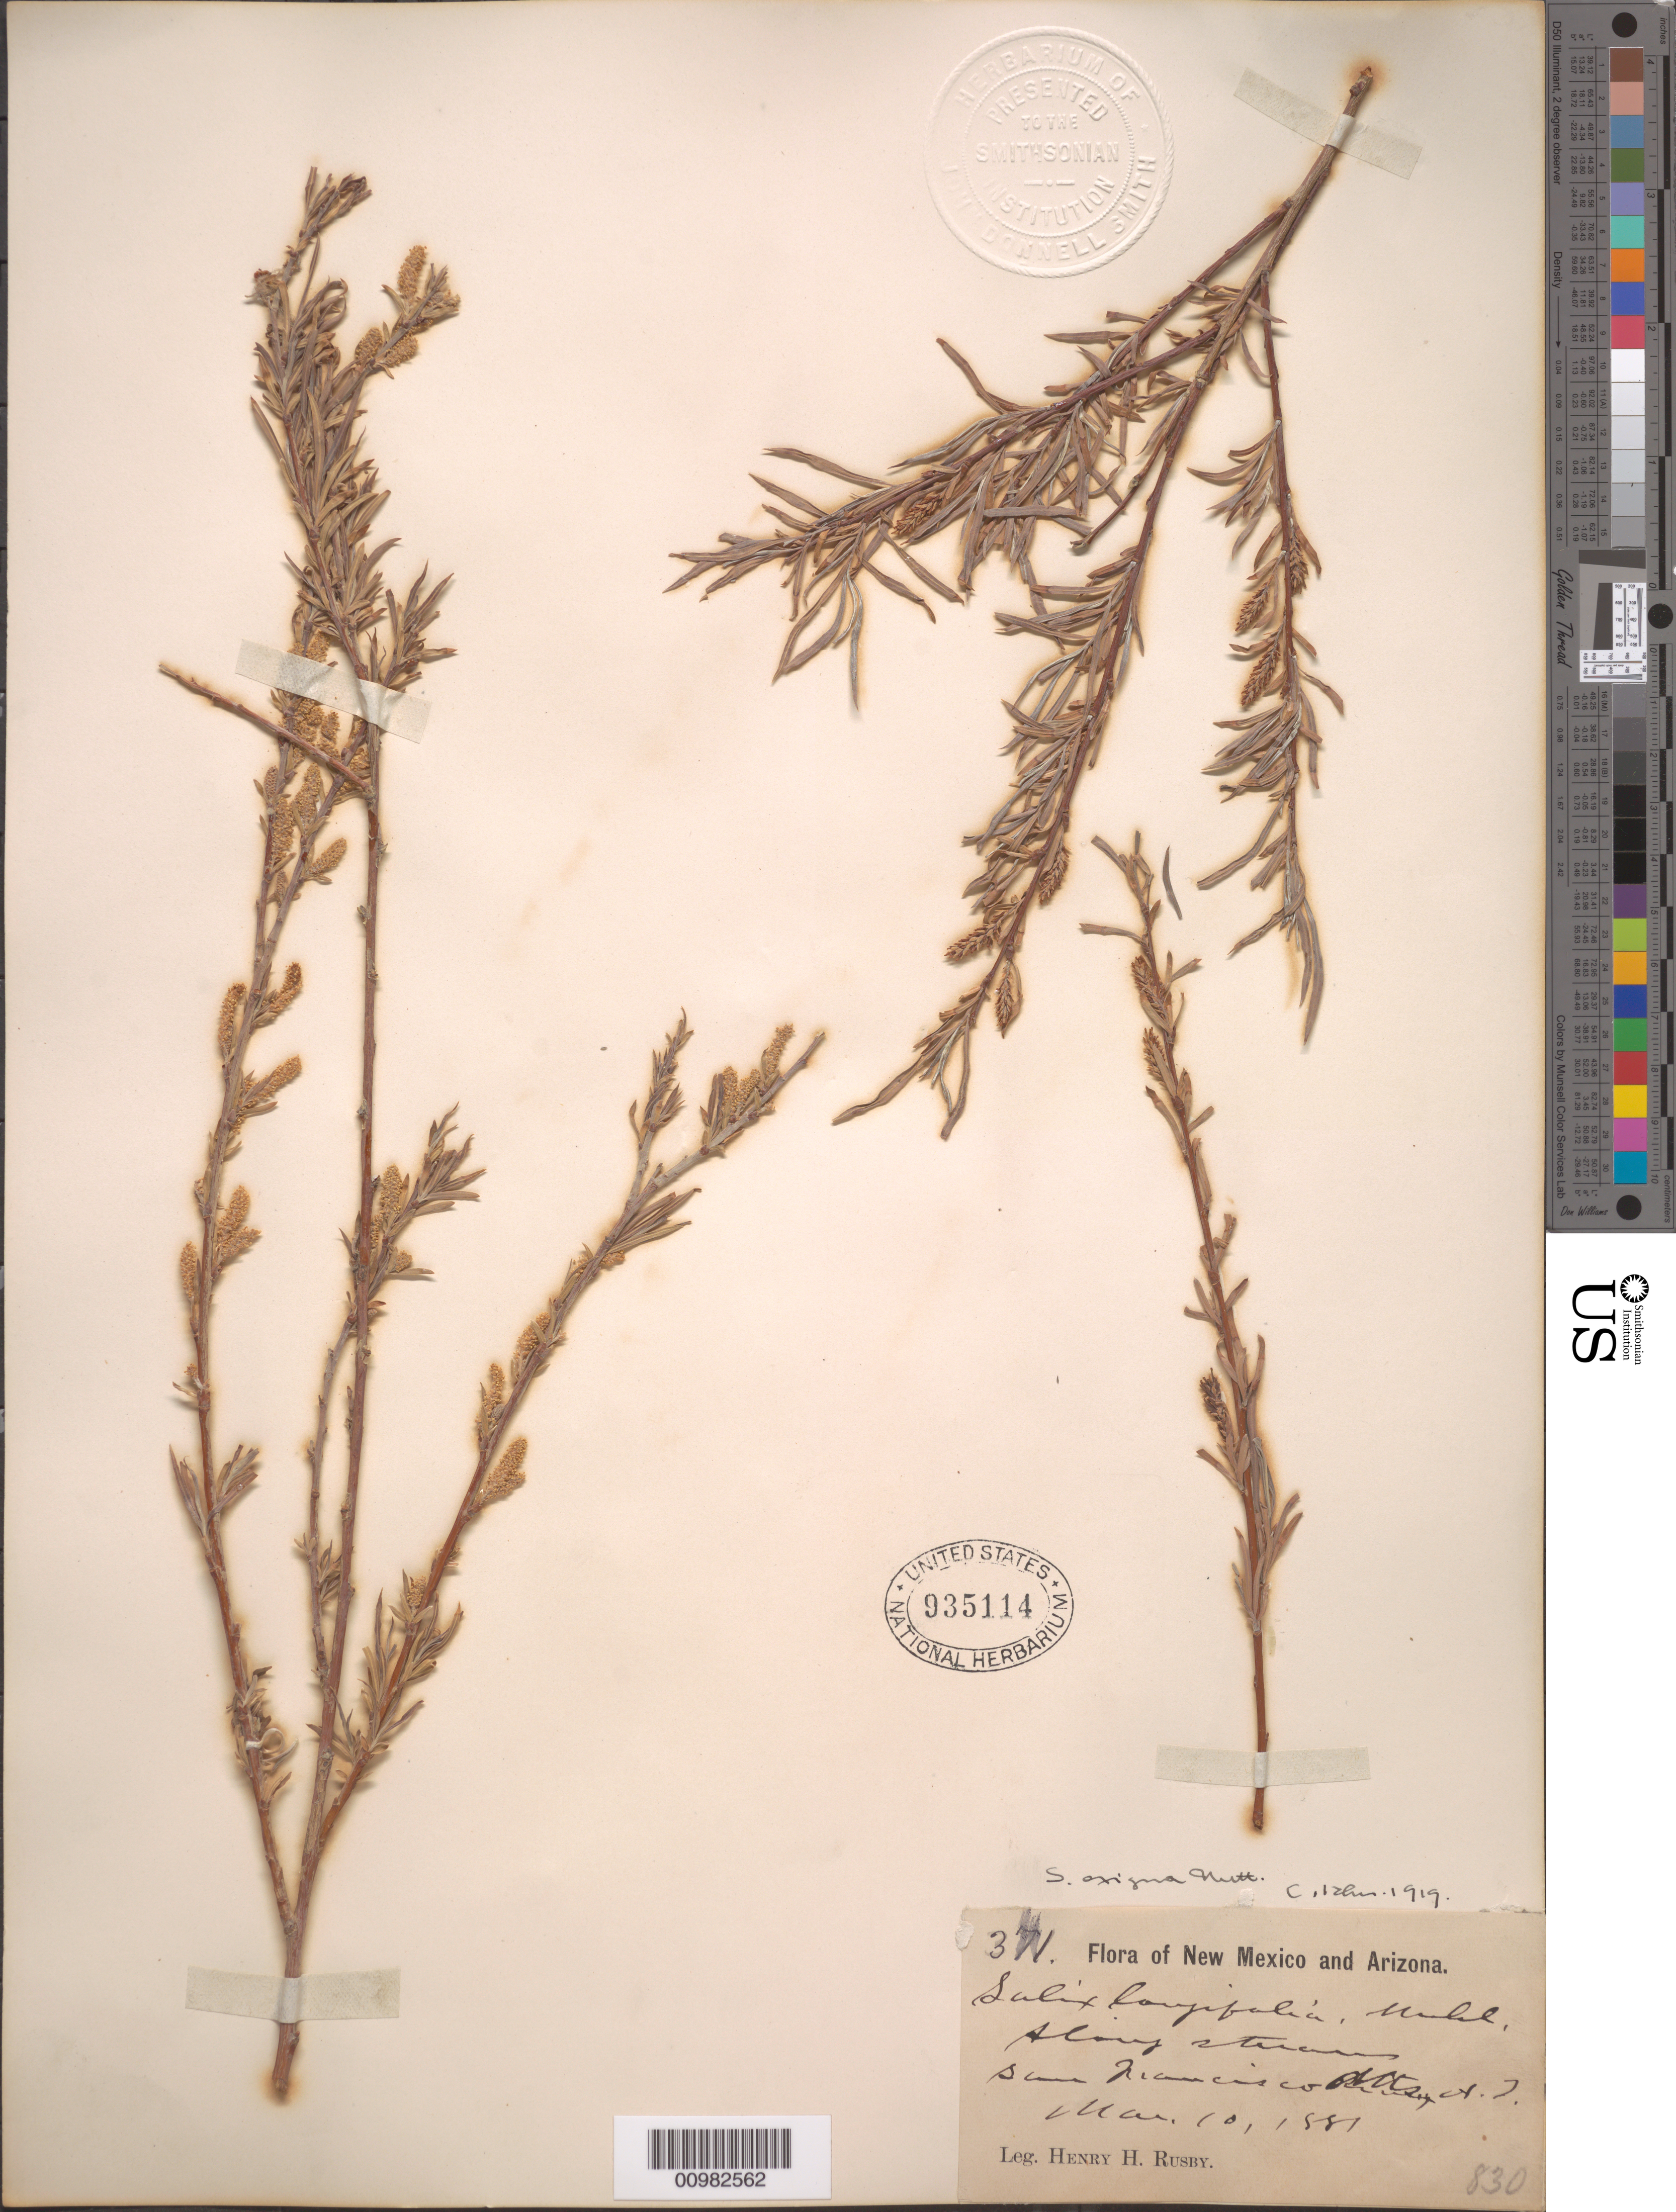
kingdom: Plantae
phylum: Tracheophyta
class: Magnoliopsida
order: Malpighiales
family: Salicaceae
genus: Salix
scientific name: Salix exigua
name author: Nutt.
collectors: H. H. Rusby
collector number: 371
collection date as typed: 1881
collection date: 1881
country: United States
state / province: Arizona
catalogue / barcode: US 935114